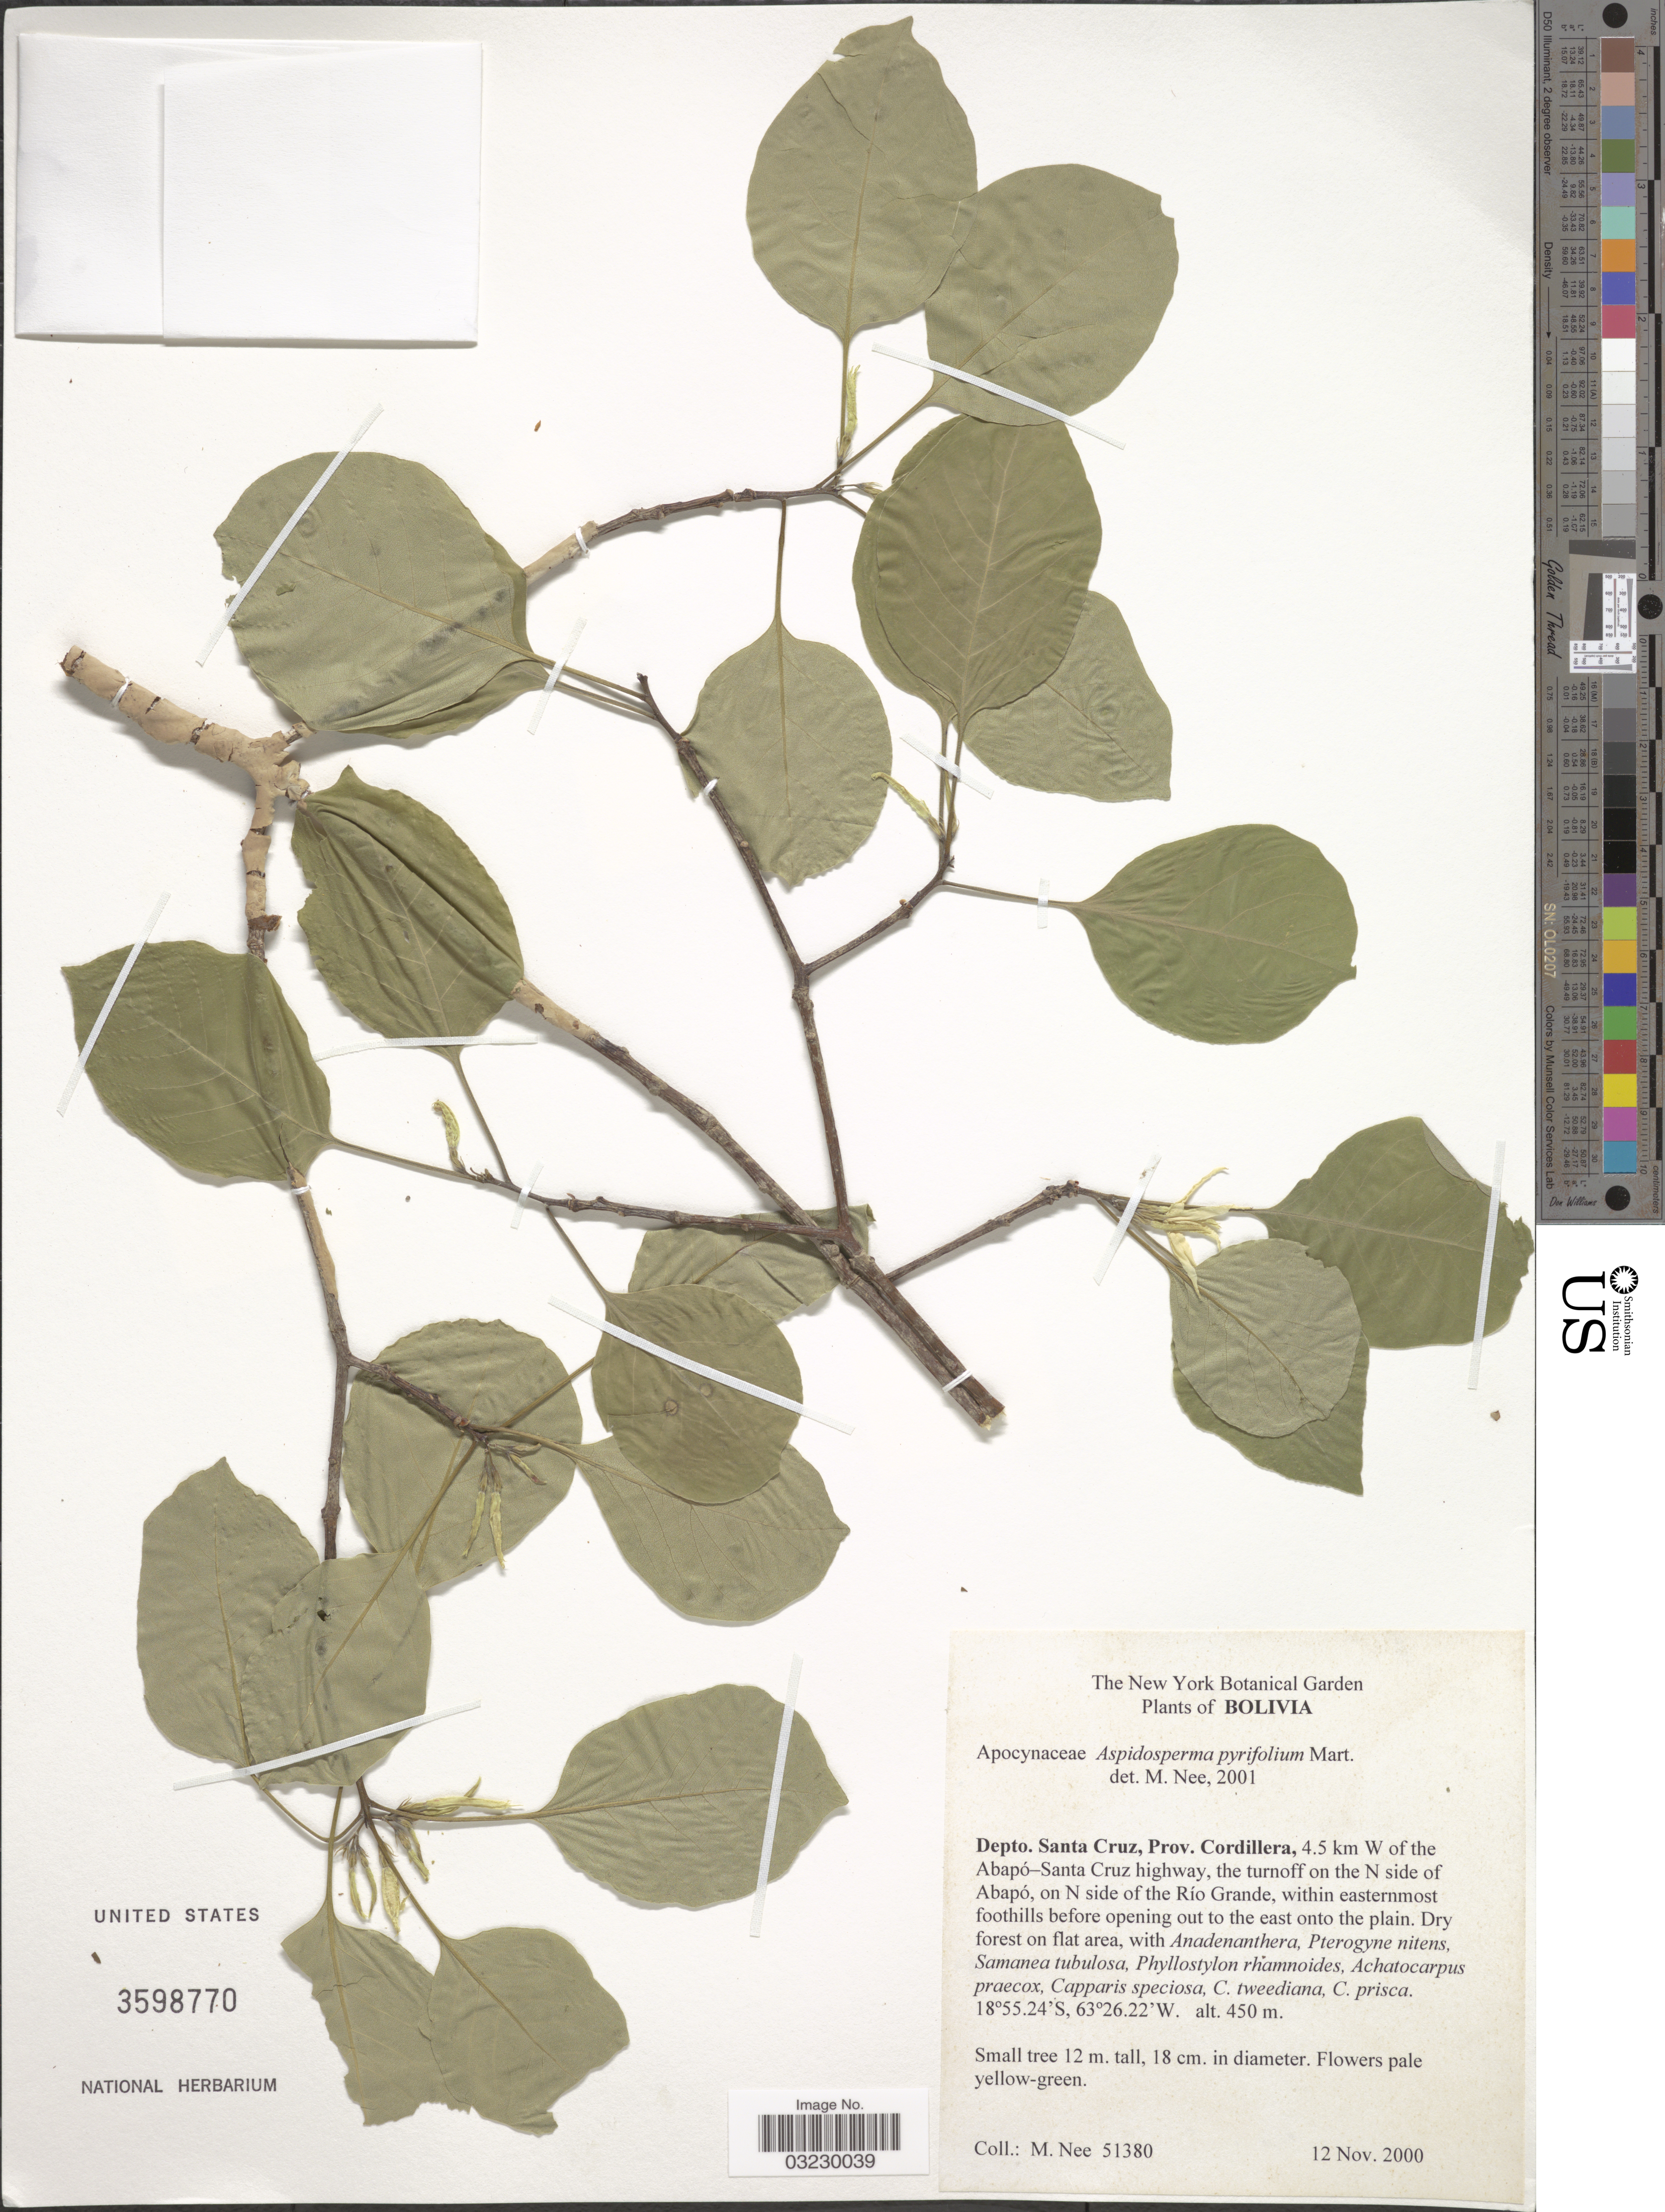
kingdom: Plantae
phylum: Tracheophyta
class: Magnoliopsida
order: Gentianales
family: Apocynaceae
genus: Aspidosperma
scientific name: Aspidosperma pyrifolium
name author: Mart.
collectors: M. Nee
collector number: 51380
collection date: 2000-11-12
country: Bolivia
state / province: Santa Cruz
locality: Depto. Santa Cruz, Prov. Cordillera, 4.5 km W of the Abapó-Santa Cruz highway, the turnoff on the N side of Abapó, on N side of the Río Grande, within easternmost foothills before opening out to the east onto the plain.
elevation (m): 450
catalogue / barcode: US 3598770